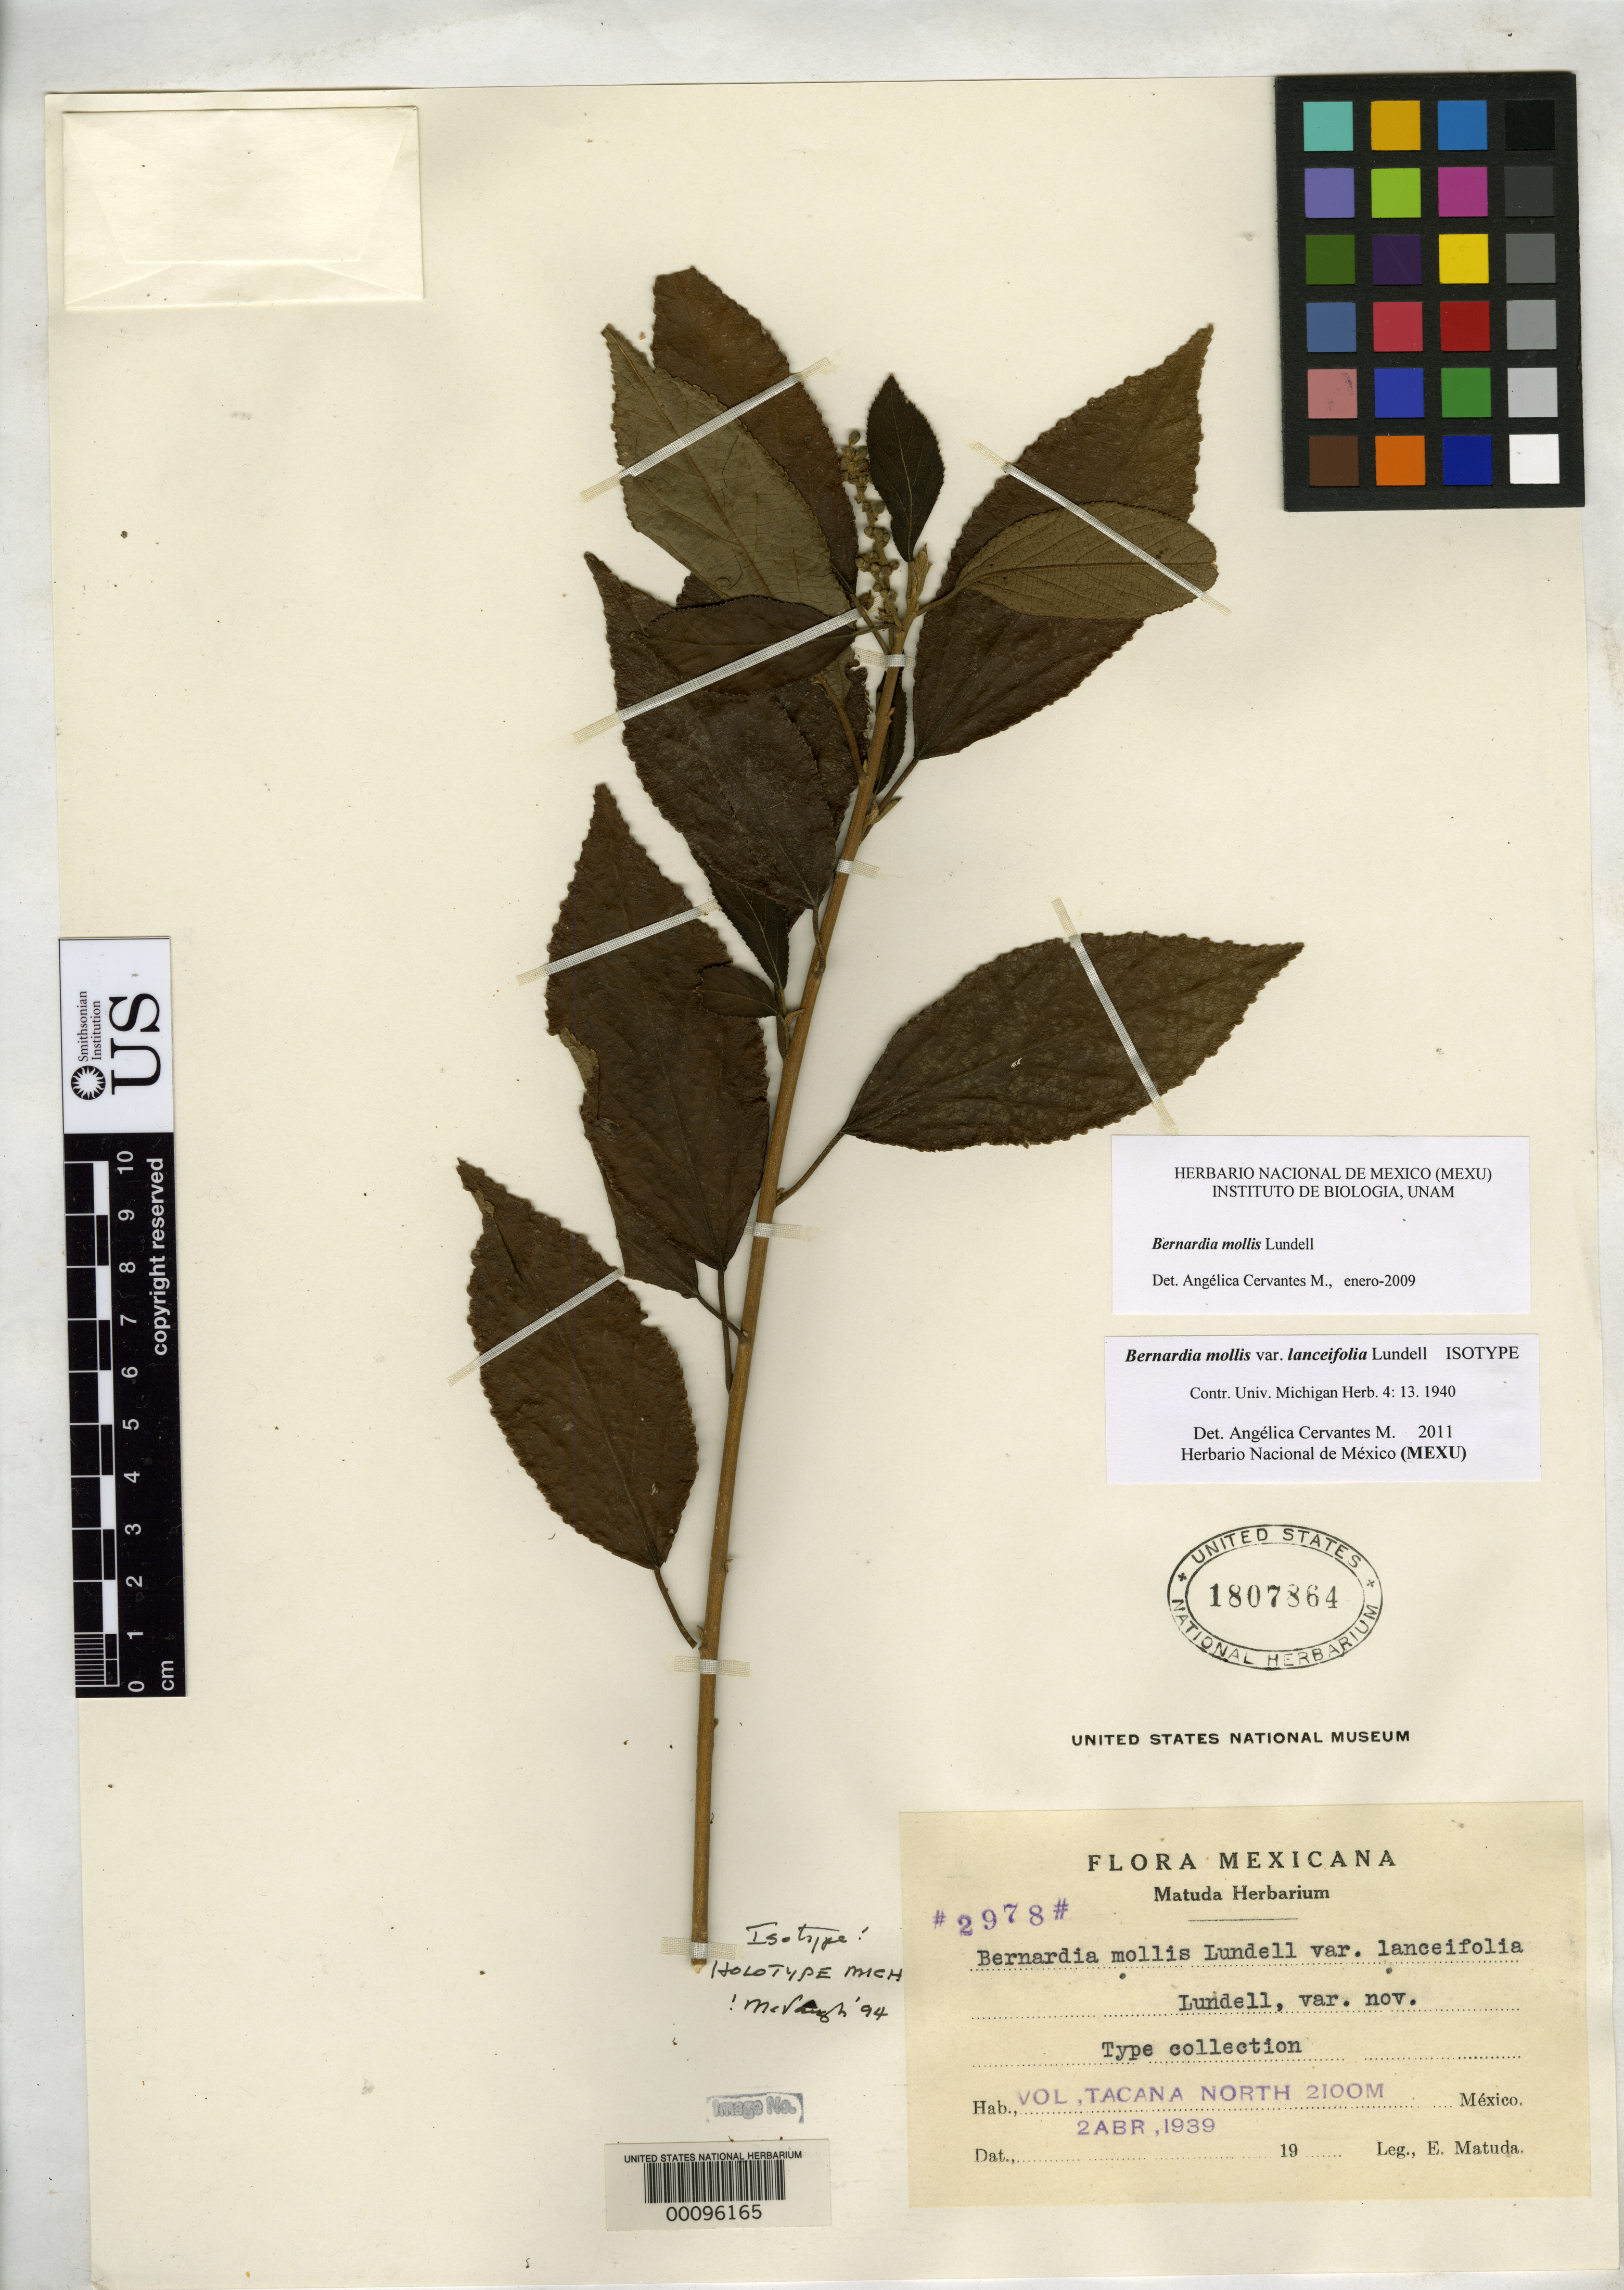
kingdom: Plantae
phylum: Tracheophyta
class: Magnoliopsida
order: Malpighiales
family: Euphorbiaceae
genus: Bernardia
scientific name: Bernardia mollis var. lanceifolia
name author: Lundell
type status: Isotype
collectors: E. Matuda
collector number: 2978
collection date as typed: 02 Apr 1939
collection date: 1939-04-02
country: Mexico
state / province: Chiapas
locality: Volcan de Tacana.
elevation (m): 2100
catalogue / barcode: US 1807864